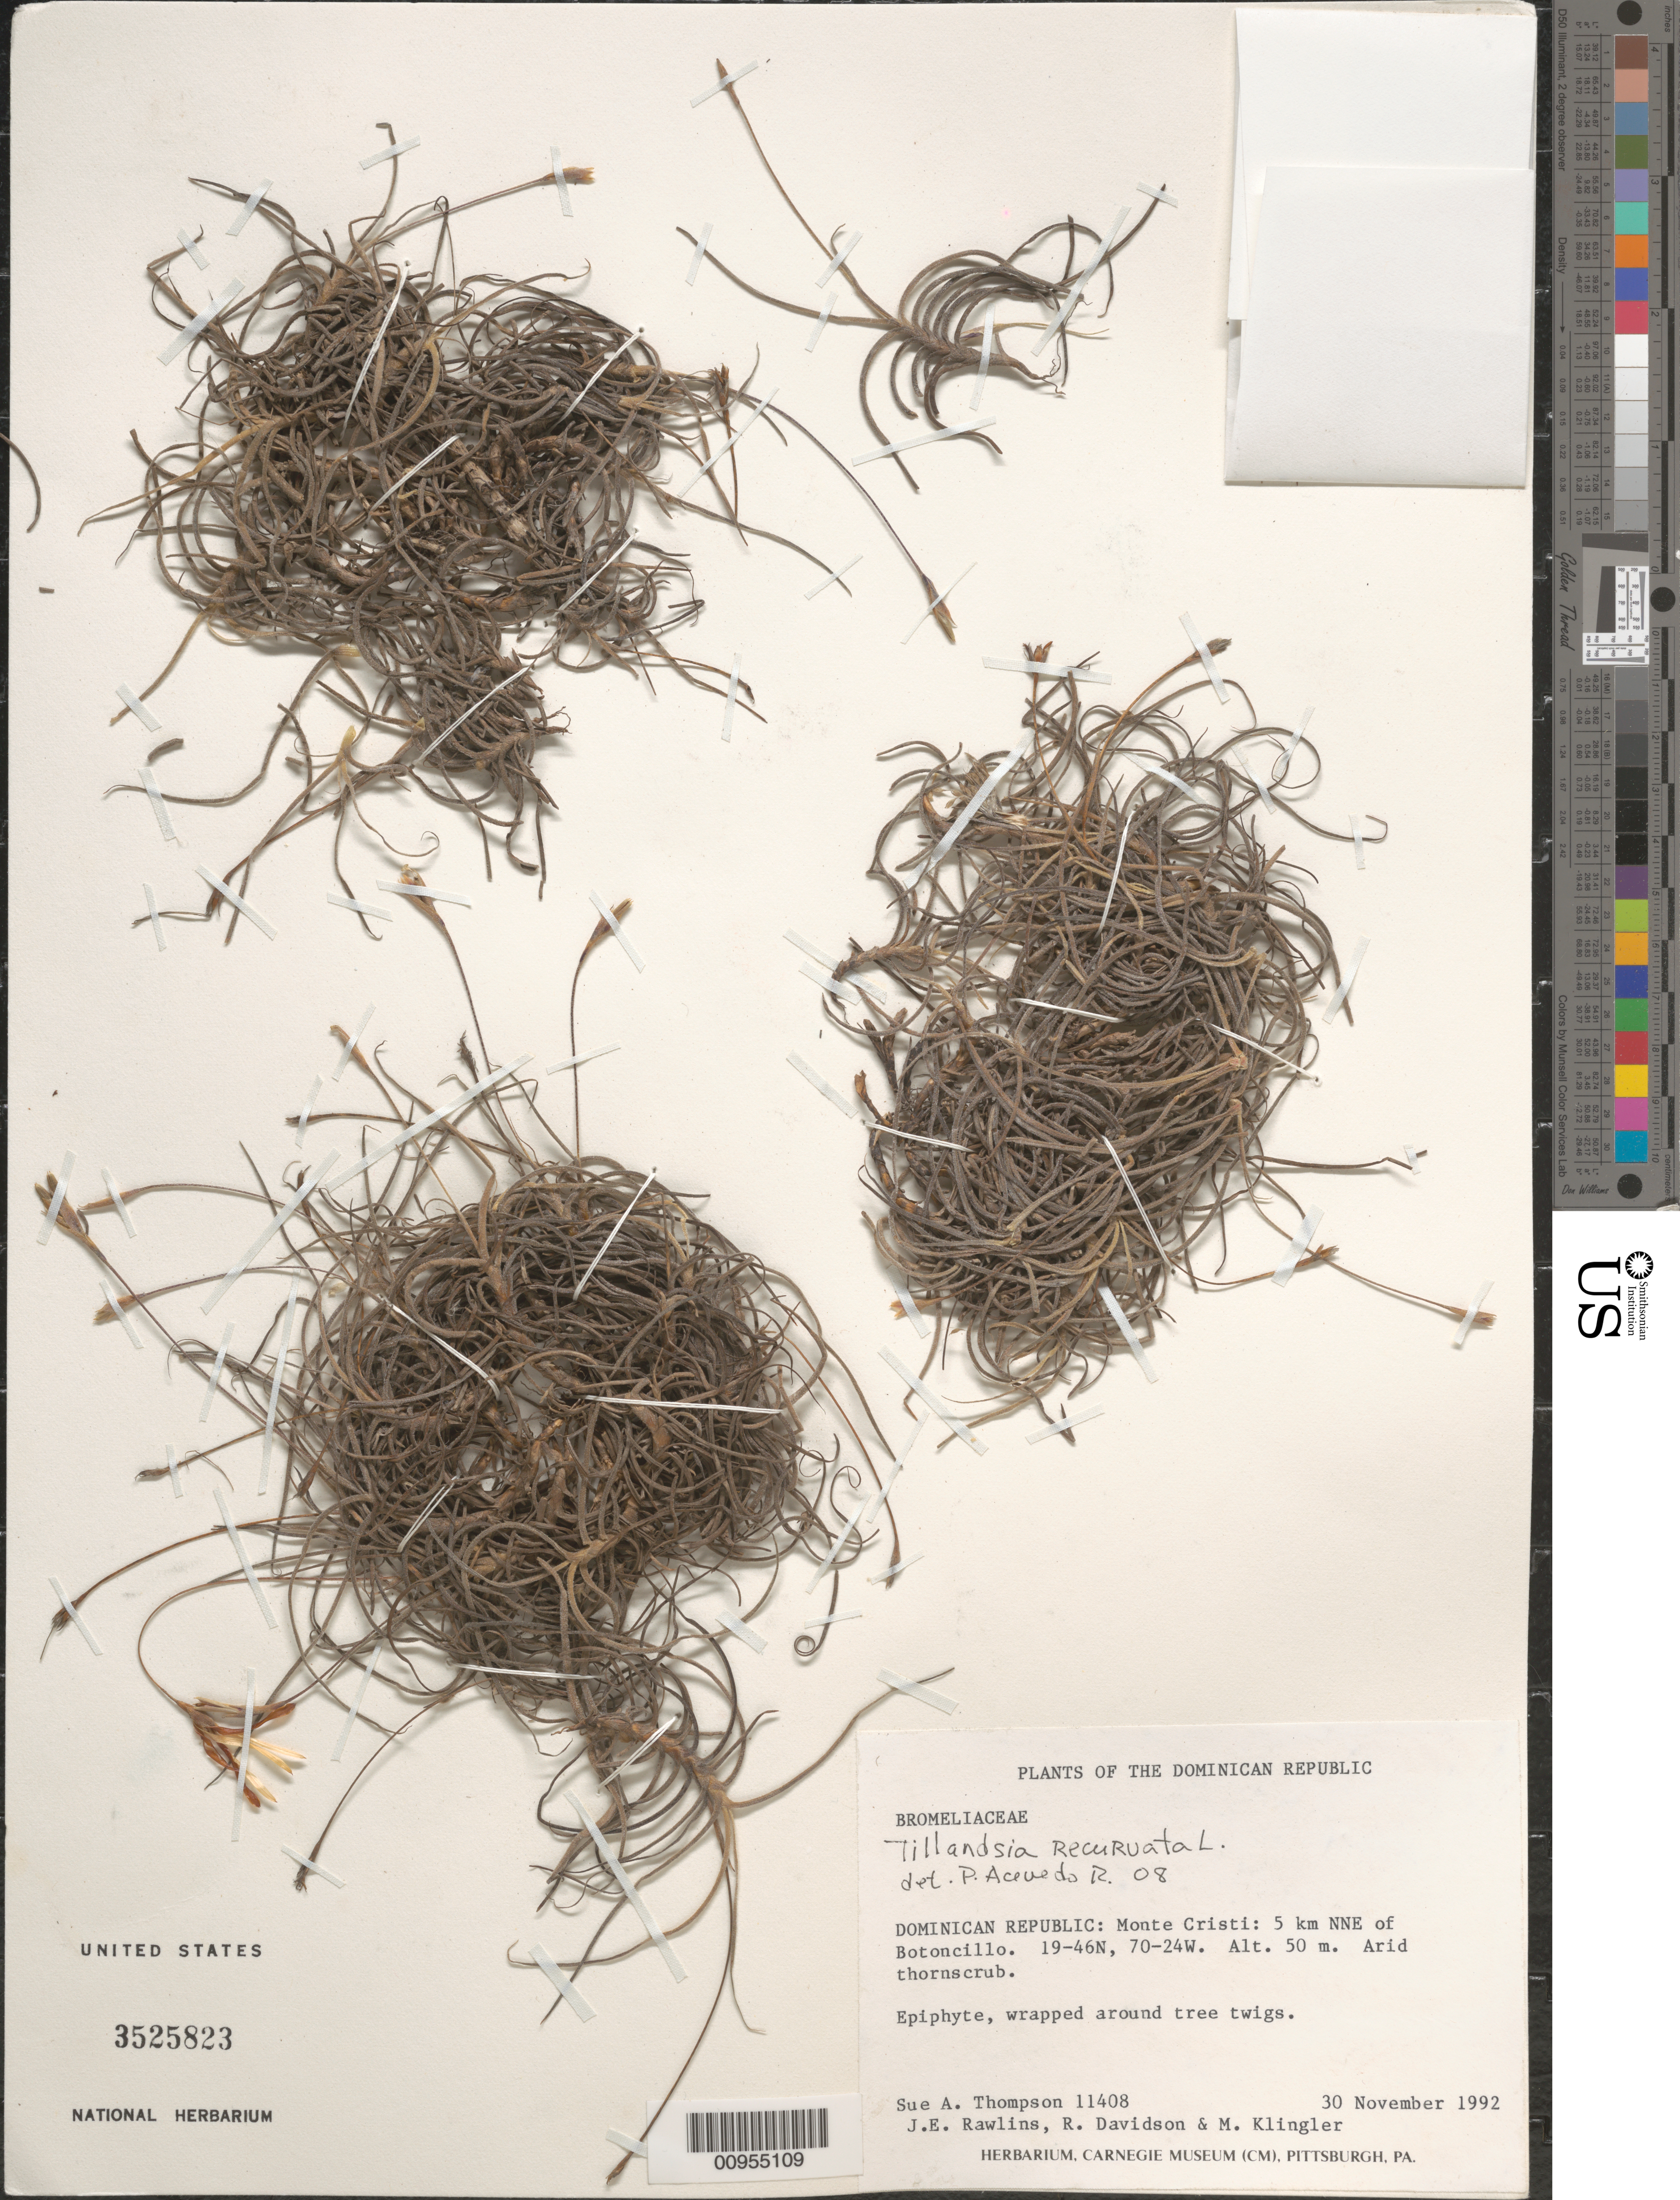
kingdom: Plantae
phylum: Tracheophyta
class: Liliopsida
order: Poales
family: Bromeliaceae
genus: Tillandsia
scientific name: Tillandsia recurvata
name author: L.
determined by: Acevedo-Rodríguez, P., (BOT), Smithsonian Institution - National Museum of Natural History (UNITED STATES)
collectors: S. A. Thompson, J. Rawlins, R. Davidson & M. Klingler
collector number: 11408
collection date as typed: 30 Nov 1992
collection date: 1992-11-30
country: Dominican Republic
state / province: Monte Cristi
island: Hispaniola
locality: Botoncillo, 5 km NNE of.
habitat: Arid thorn scrub.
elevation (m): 50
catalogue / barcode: US 3525823